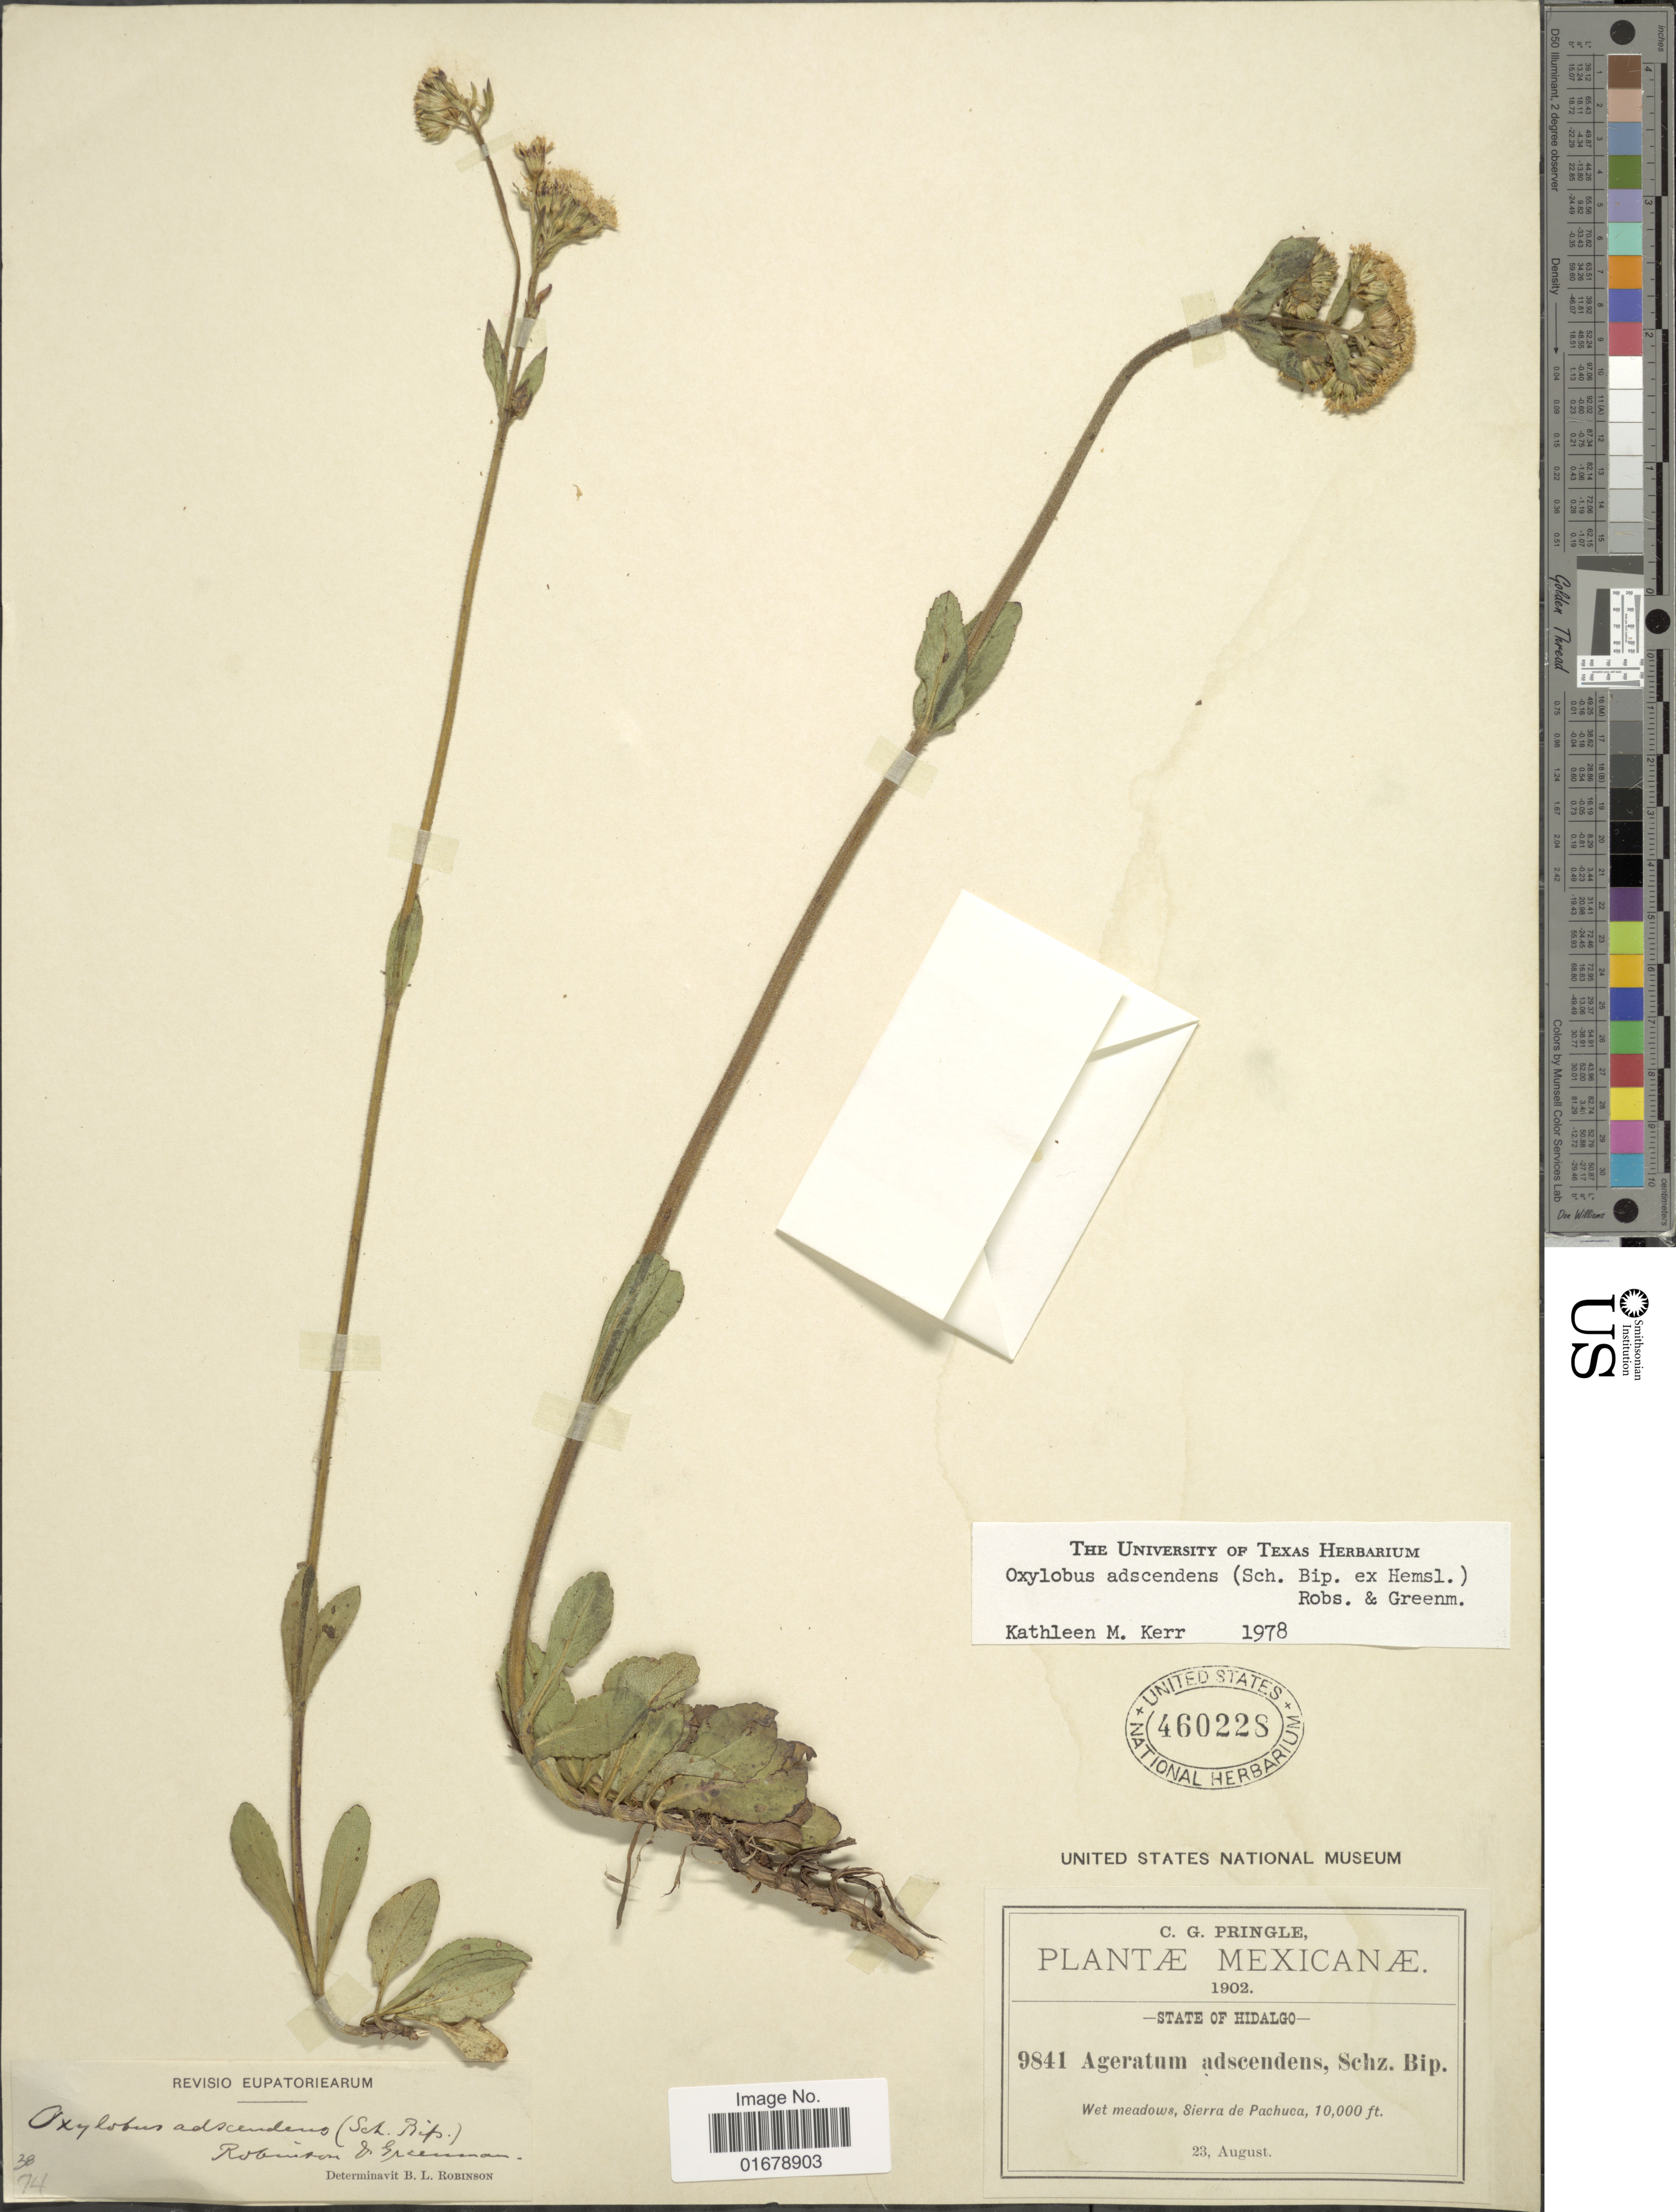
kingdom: Plantae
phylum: Tracheophyta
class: Magnoliopsida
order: Asterales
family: Asteraceae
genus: Oxylobus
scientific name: Oxylobus adscendens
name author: (Sch. Bip.) B.L. Rob. & Greenm. in B.L. Rob.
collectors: C. G. Pringle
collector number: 9841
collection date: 1902-08-23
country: Mexico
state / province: Hidalgo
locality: State of Hidalgo. Wet meadows, Sierra de Pachuca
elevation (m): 3048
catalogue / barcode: US 460228